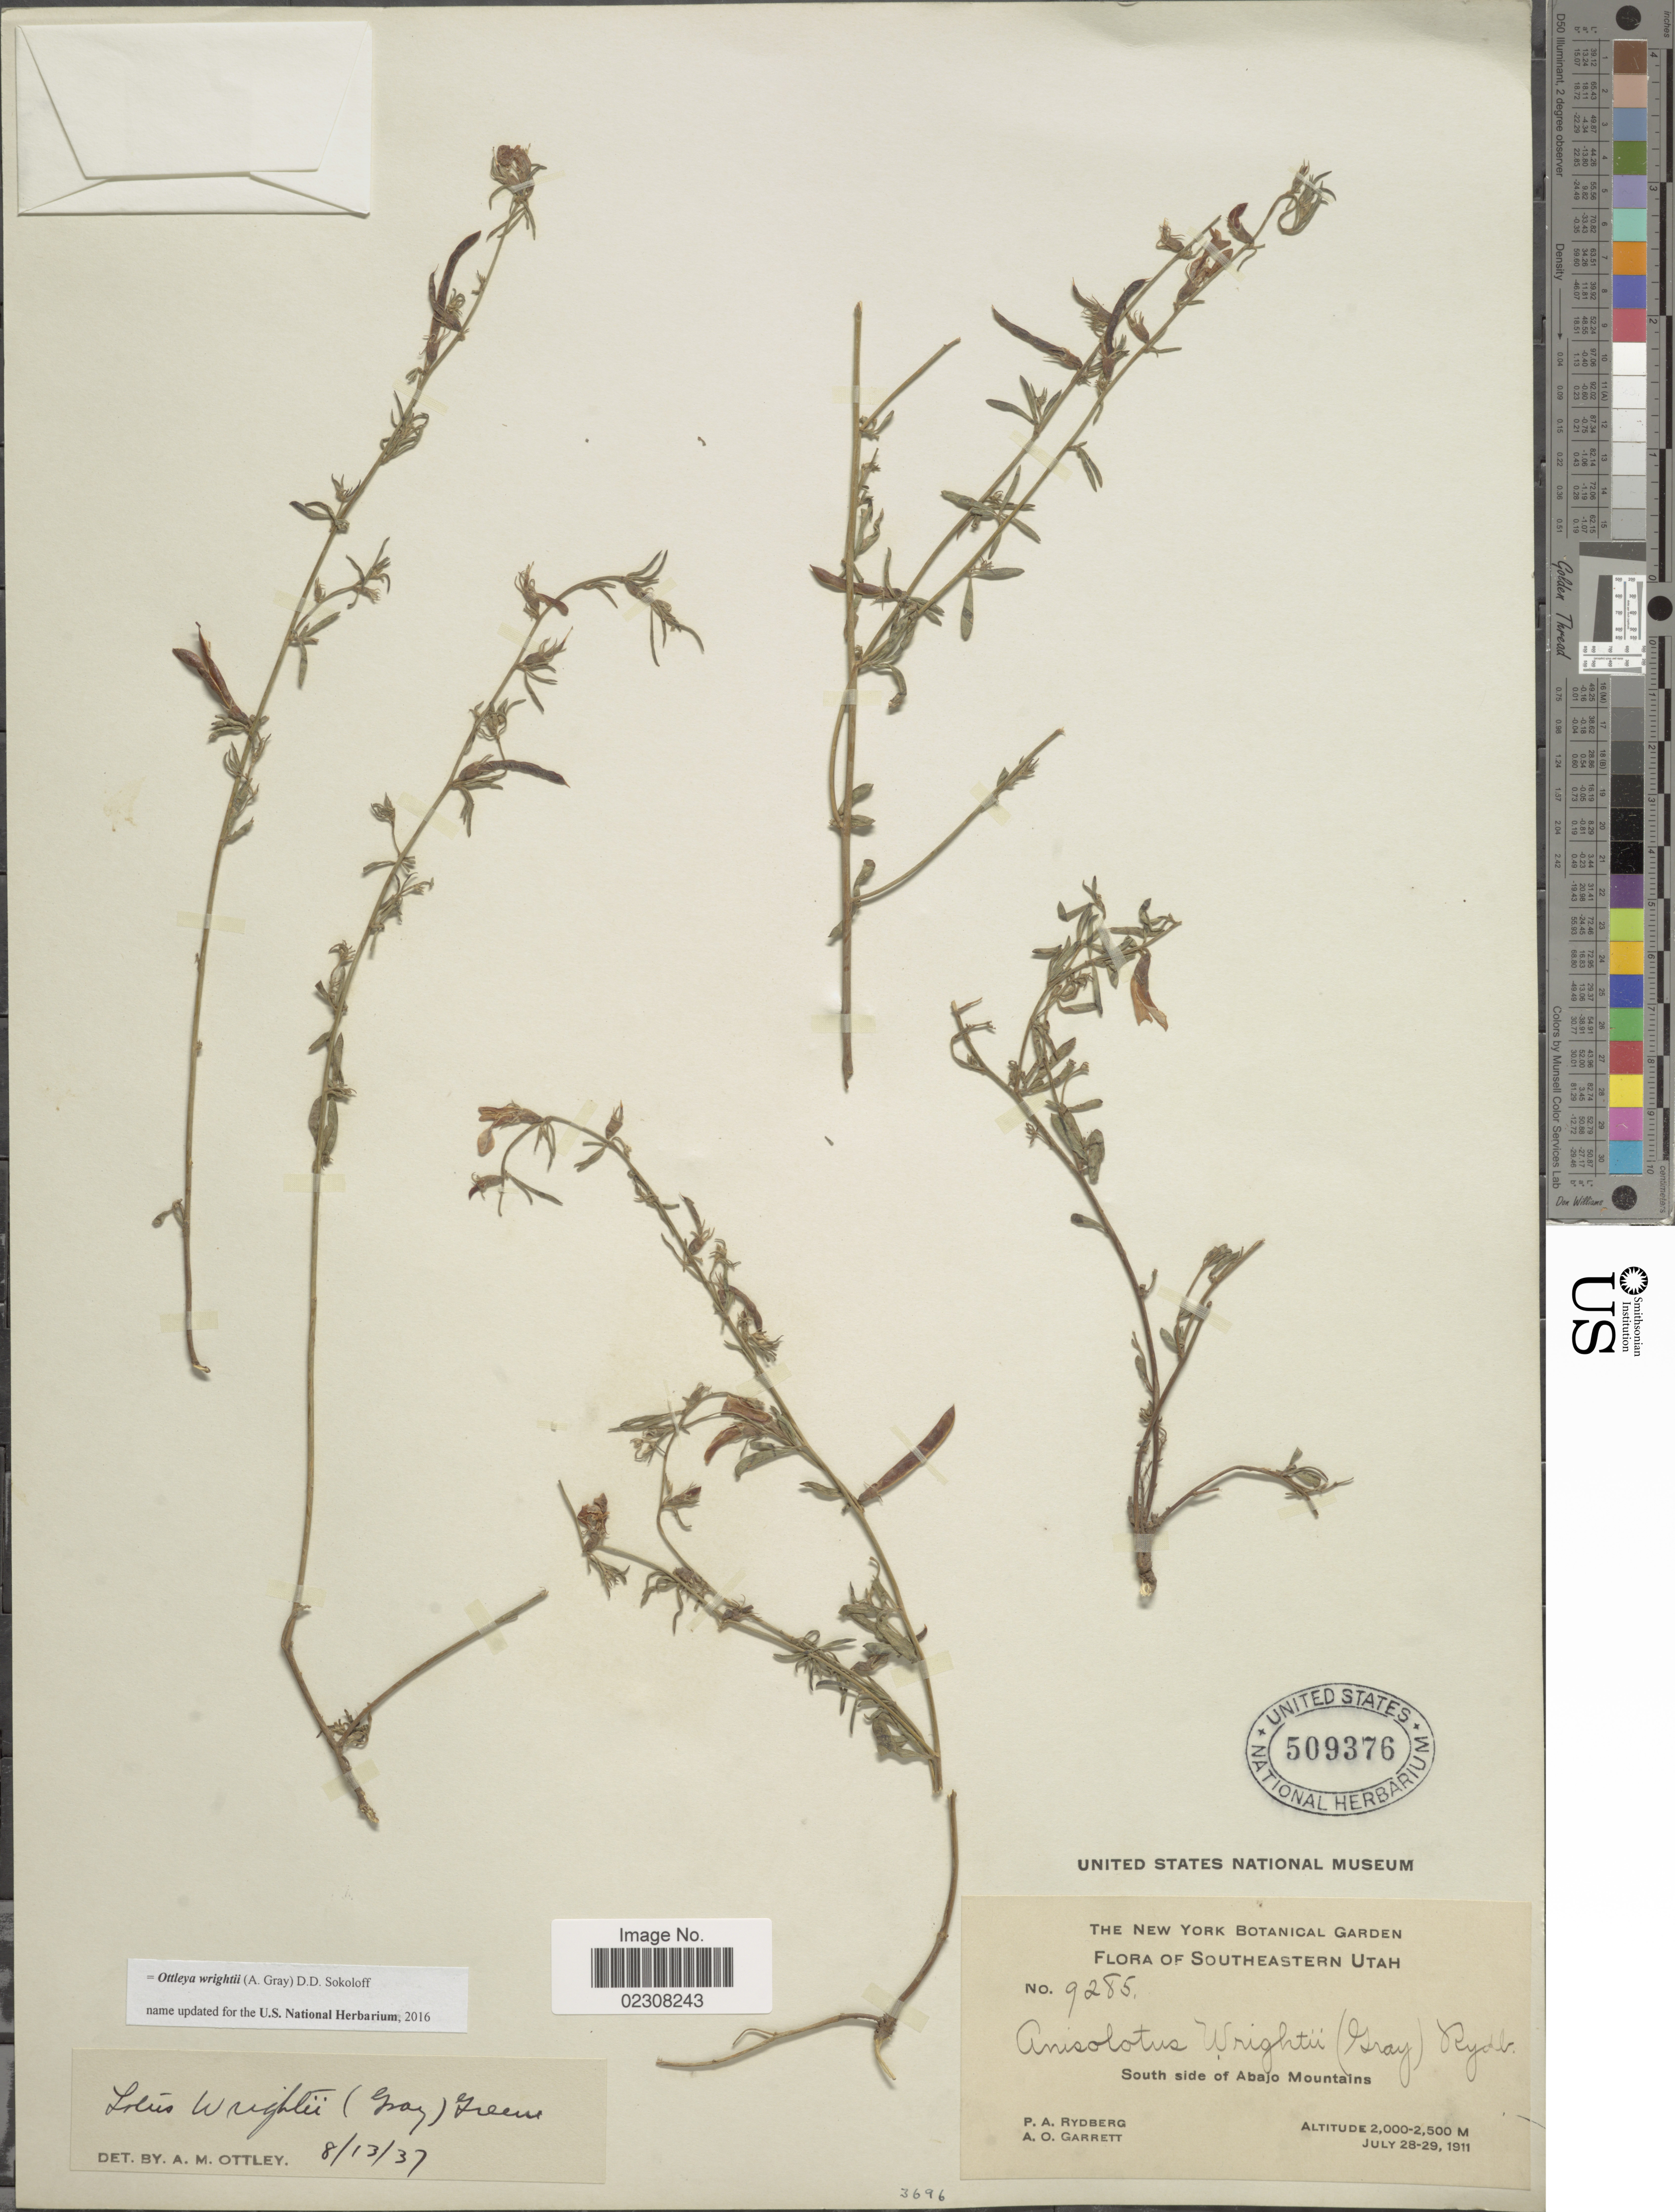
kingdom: Plantae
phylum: Tracheophyta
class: Magnoliopsida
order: Fabales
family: Fabaceae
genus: Ottleya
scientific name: Ottleya wrightii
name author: (A. Gray) D.D. Sokoloff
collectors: P. A. Rydberg & A. O. Garrett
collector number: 9285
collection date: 1911-07-28/1911-07-29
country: United States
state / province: Utah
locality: Southeastern Utah, South side of Abajo Mountains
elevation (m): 2000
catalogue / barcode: US 509376